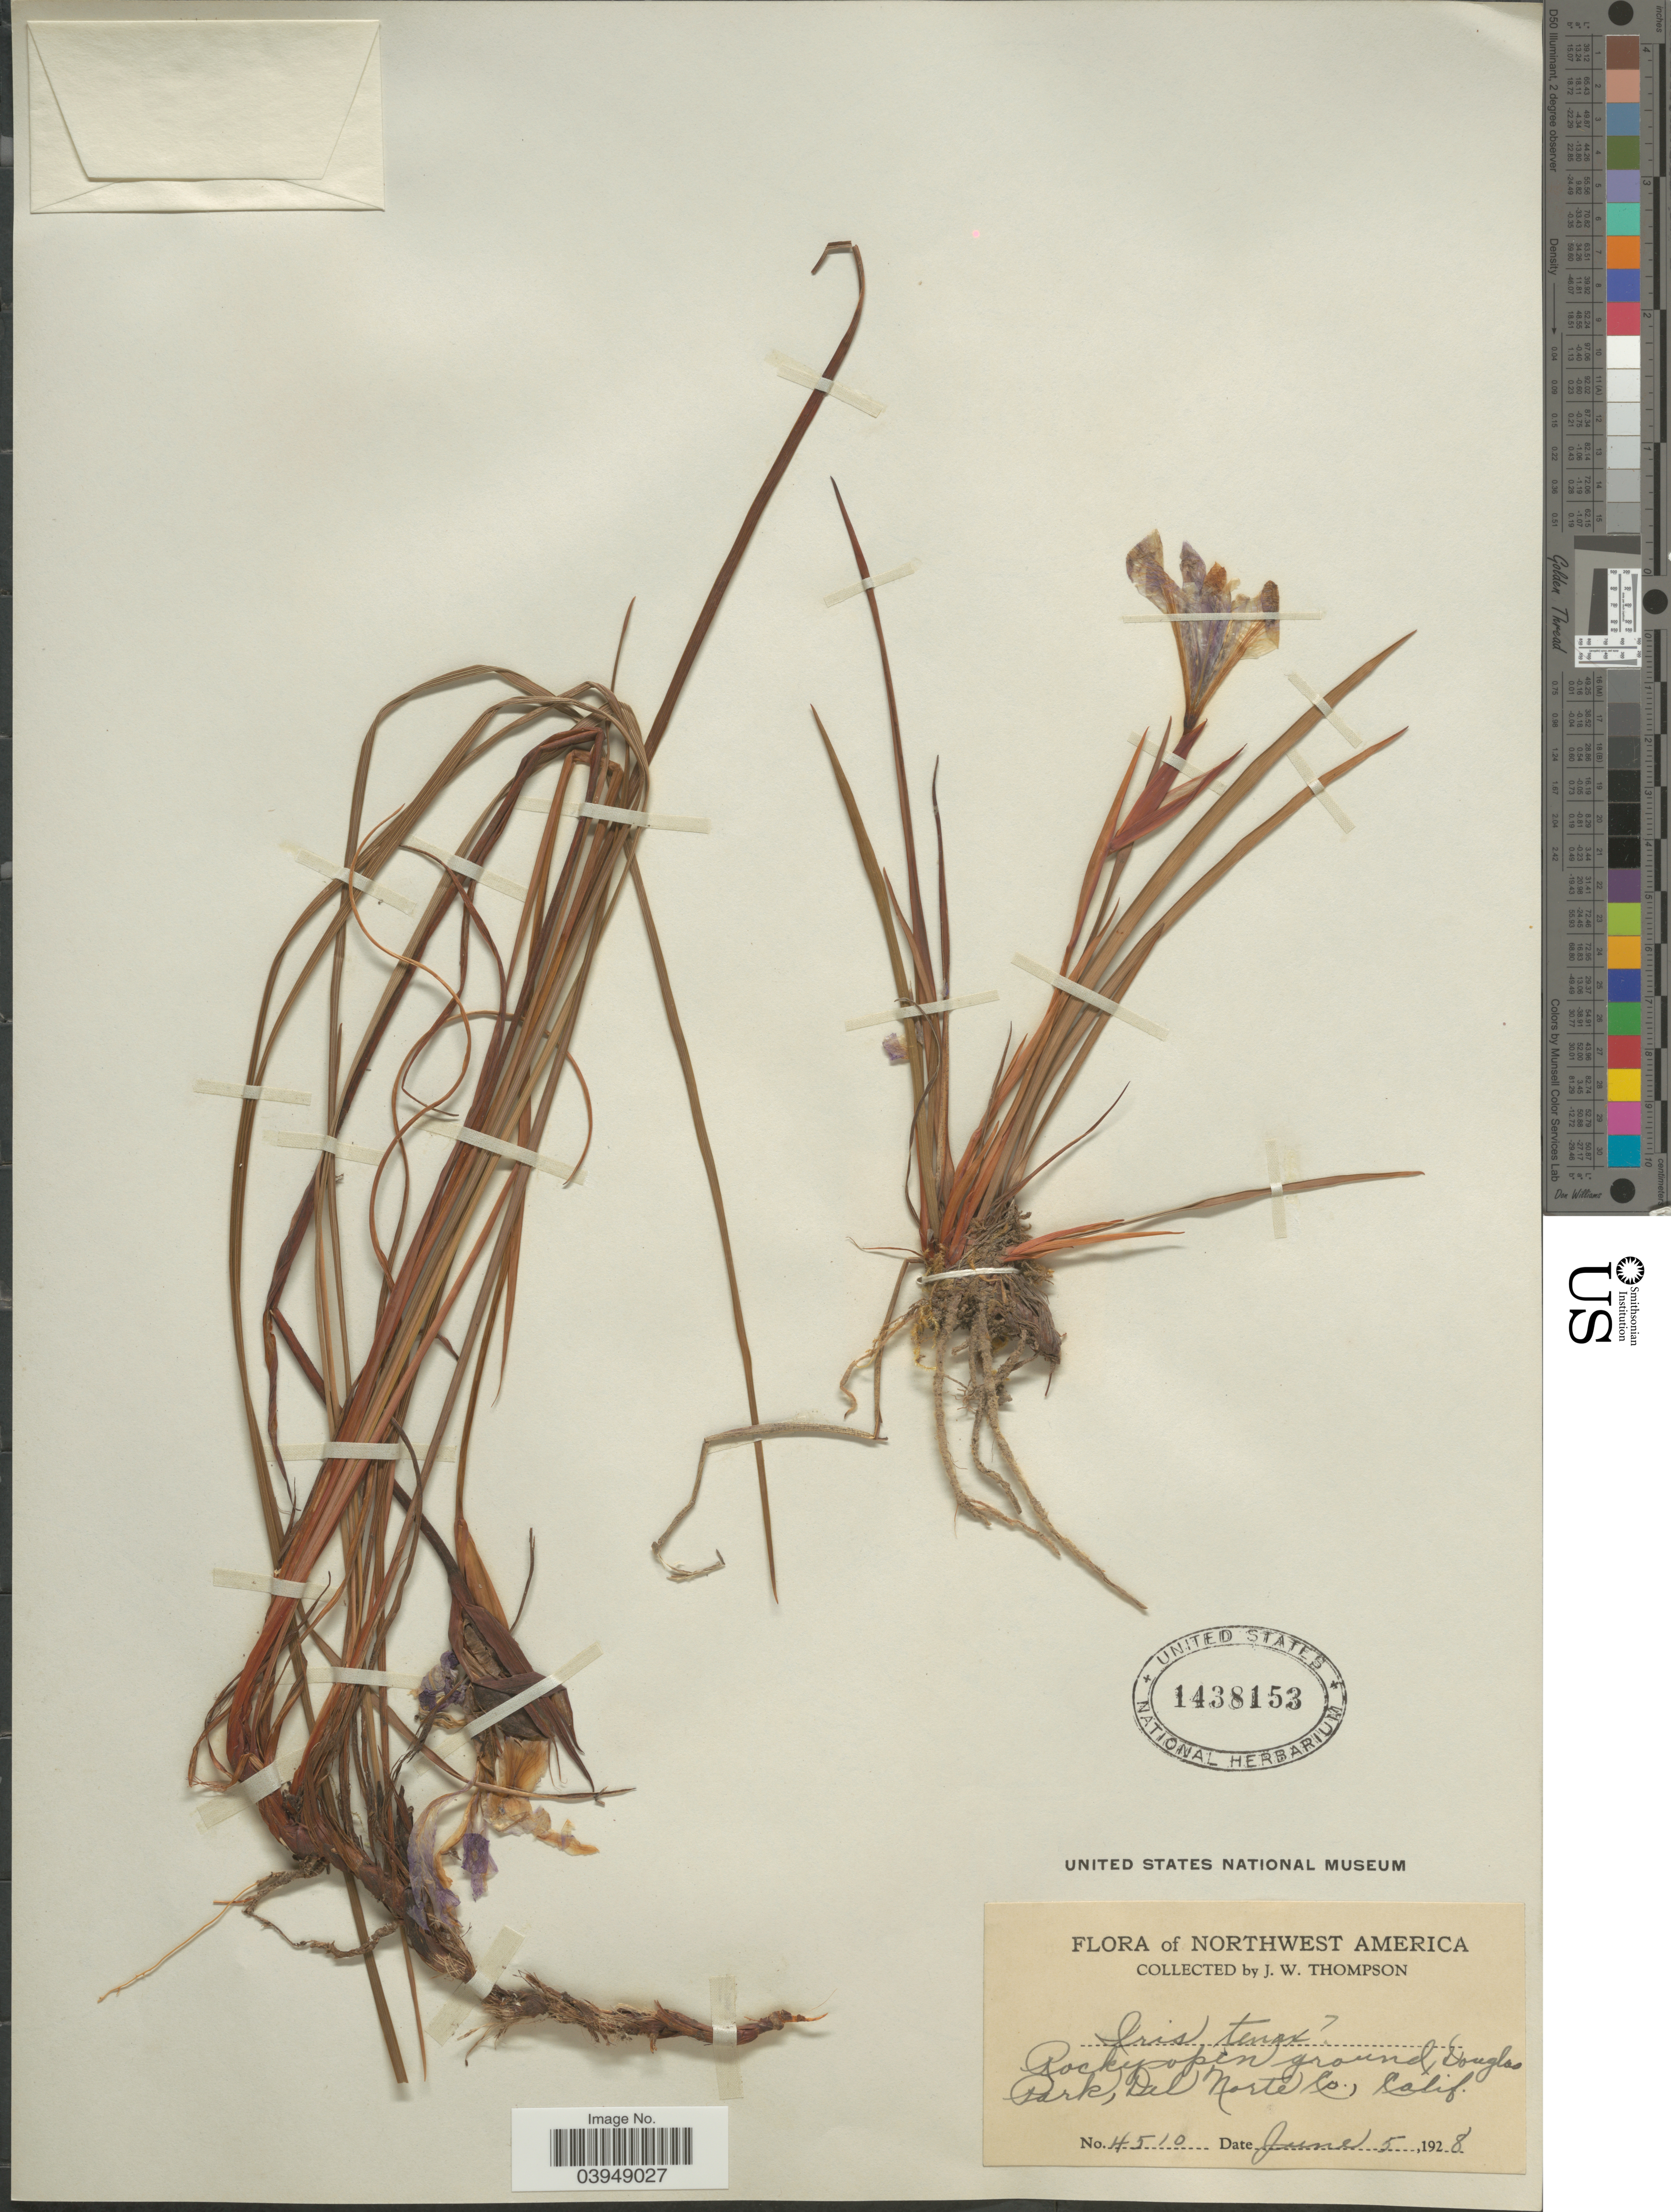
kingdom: Plantae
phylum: Tracheophyta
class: Liliopsida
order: Asparagales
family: Iridaceae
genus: Iris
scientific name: Iris tenax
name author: Douglas ex Lindl.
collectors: J. Thompson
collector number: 4510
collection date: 1928-06-05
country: United States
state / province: California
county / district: Del Norte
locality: Rocky open ground, Douglas Park, Del Norte Co.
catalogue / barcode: US 1438153